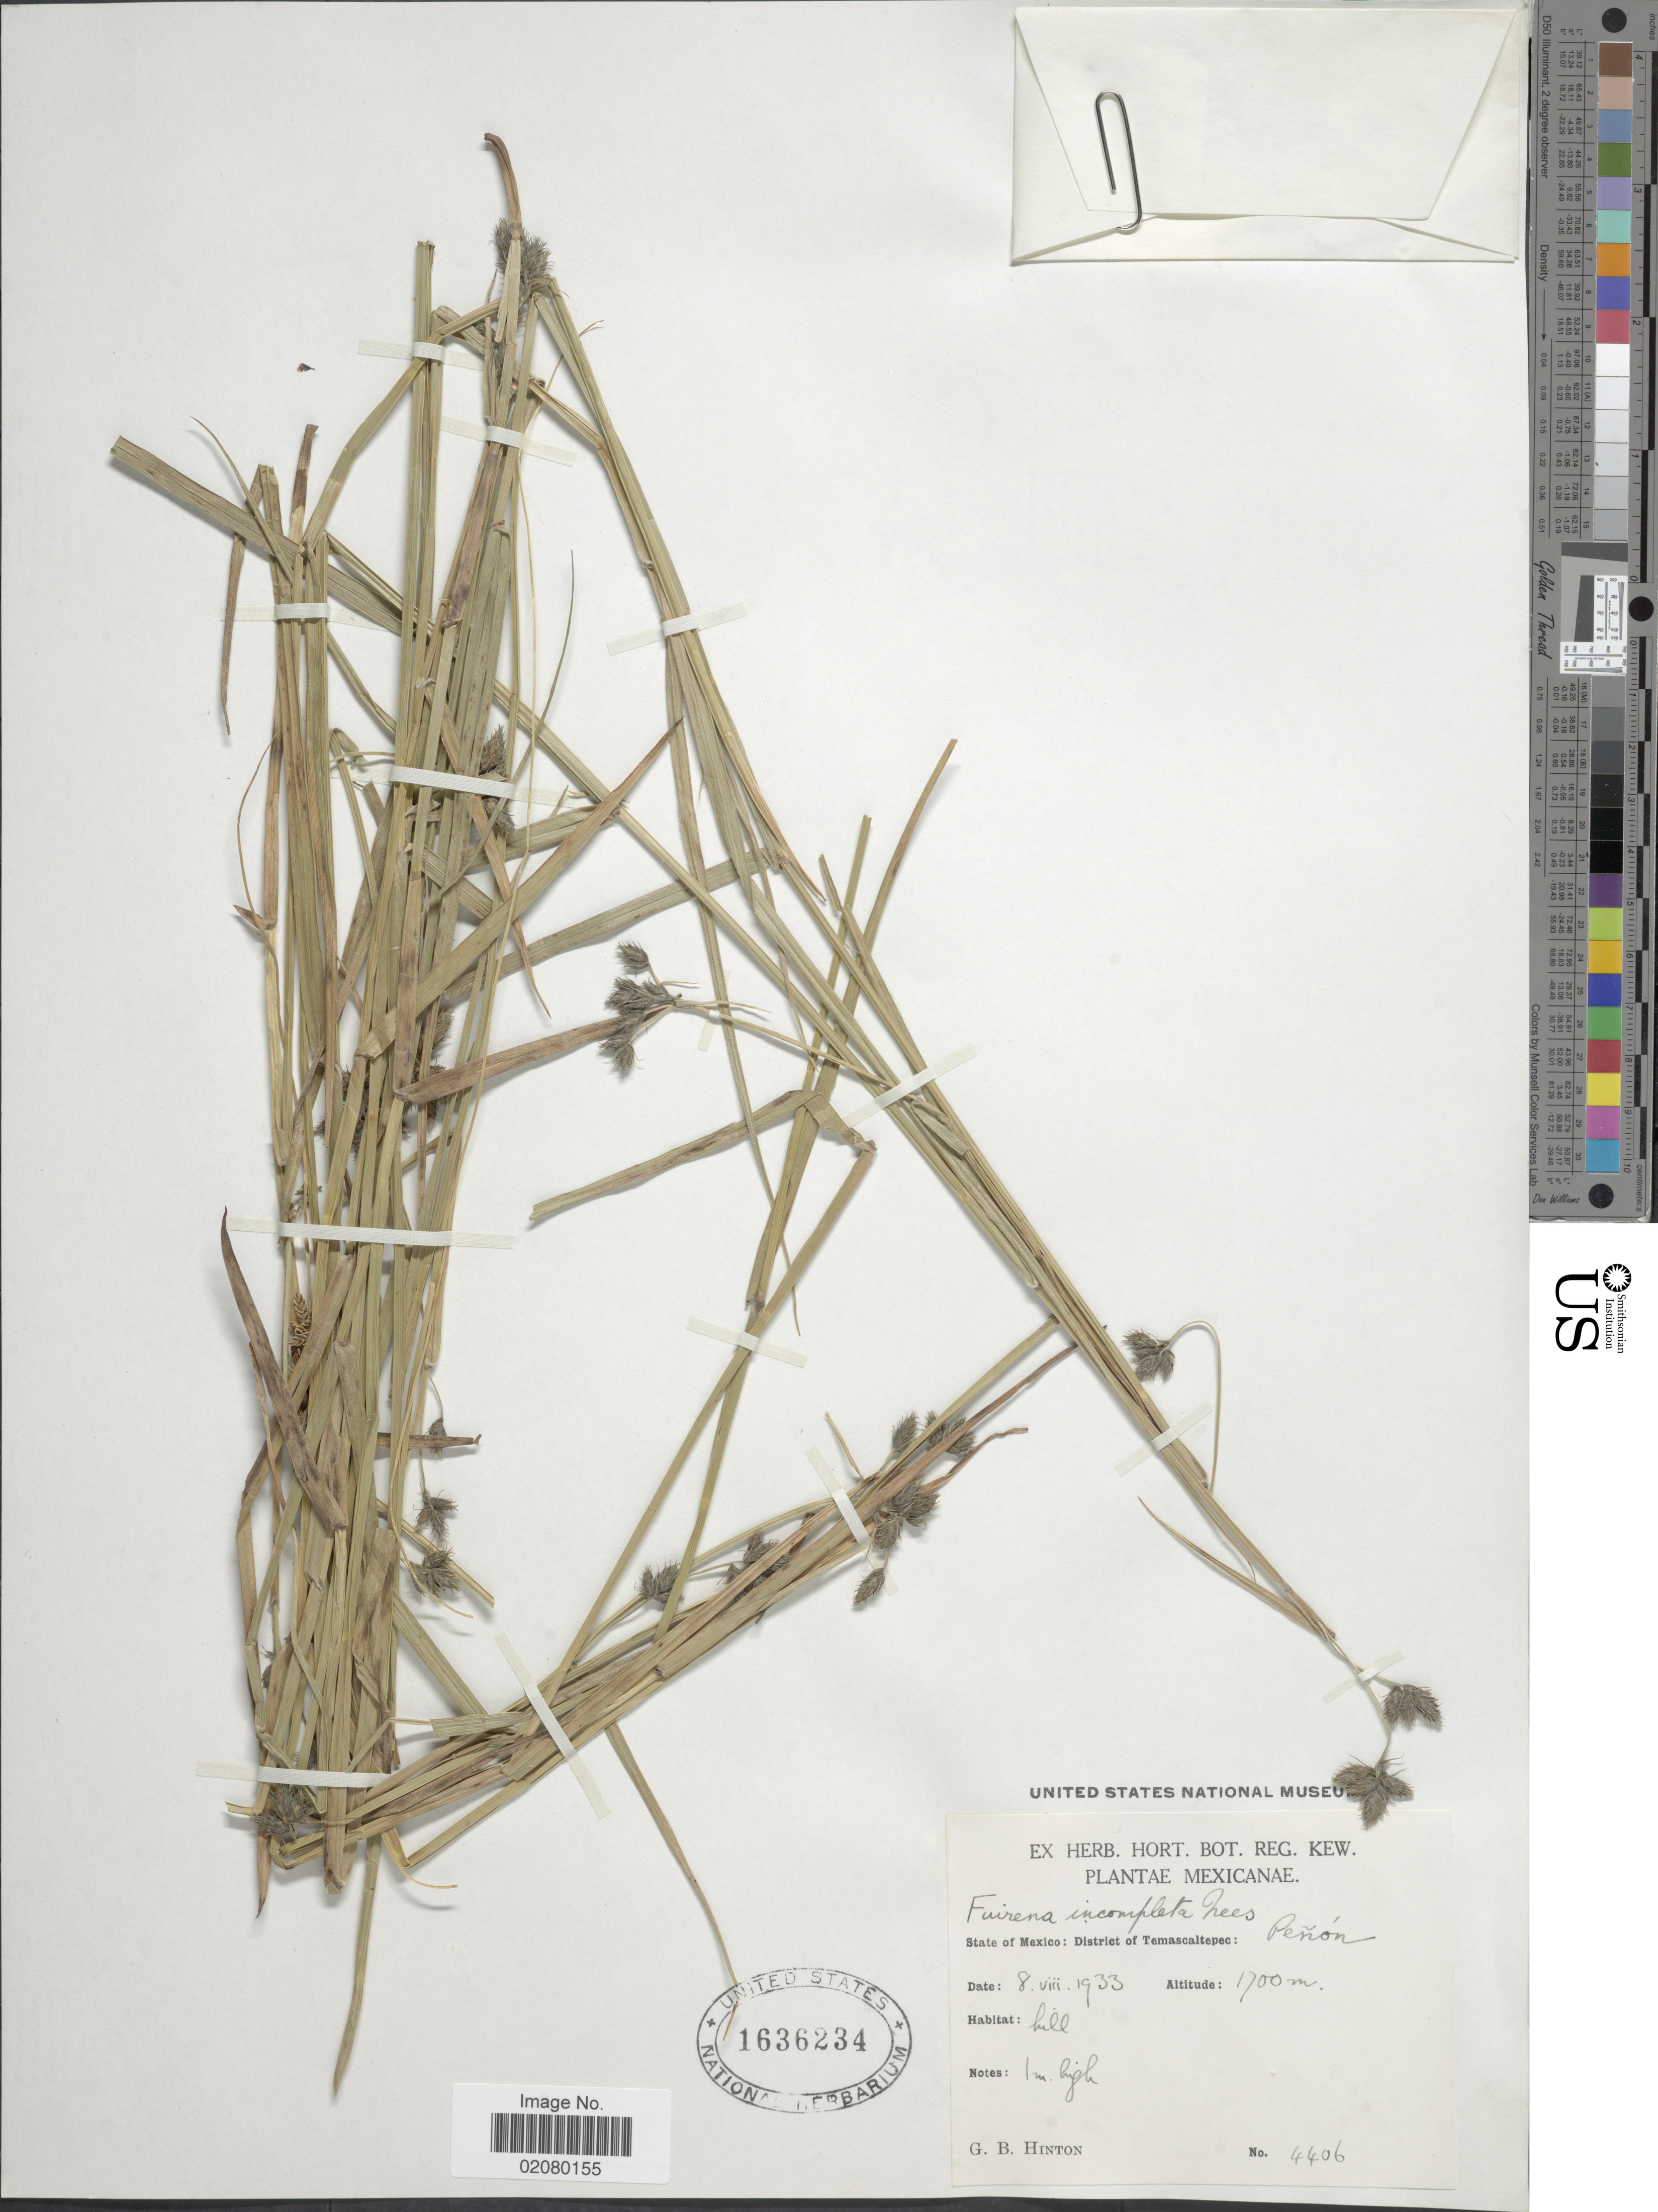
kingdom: Plantae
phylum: Tracheophyta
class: Liliopsida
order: Poales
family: Cyperaceae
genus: Fuirena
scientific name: Fuirena incompleta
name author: Nees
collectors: G. B. Hinton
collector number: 4406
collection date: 1933-08-08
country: Mexico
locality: State of Mexico: District of Temascaltepec: Penon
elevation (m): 1700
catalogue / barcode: US 1636234